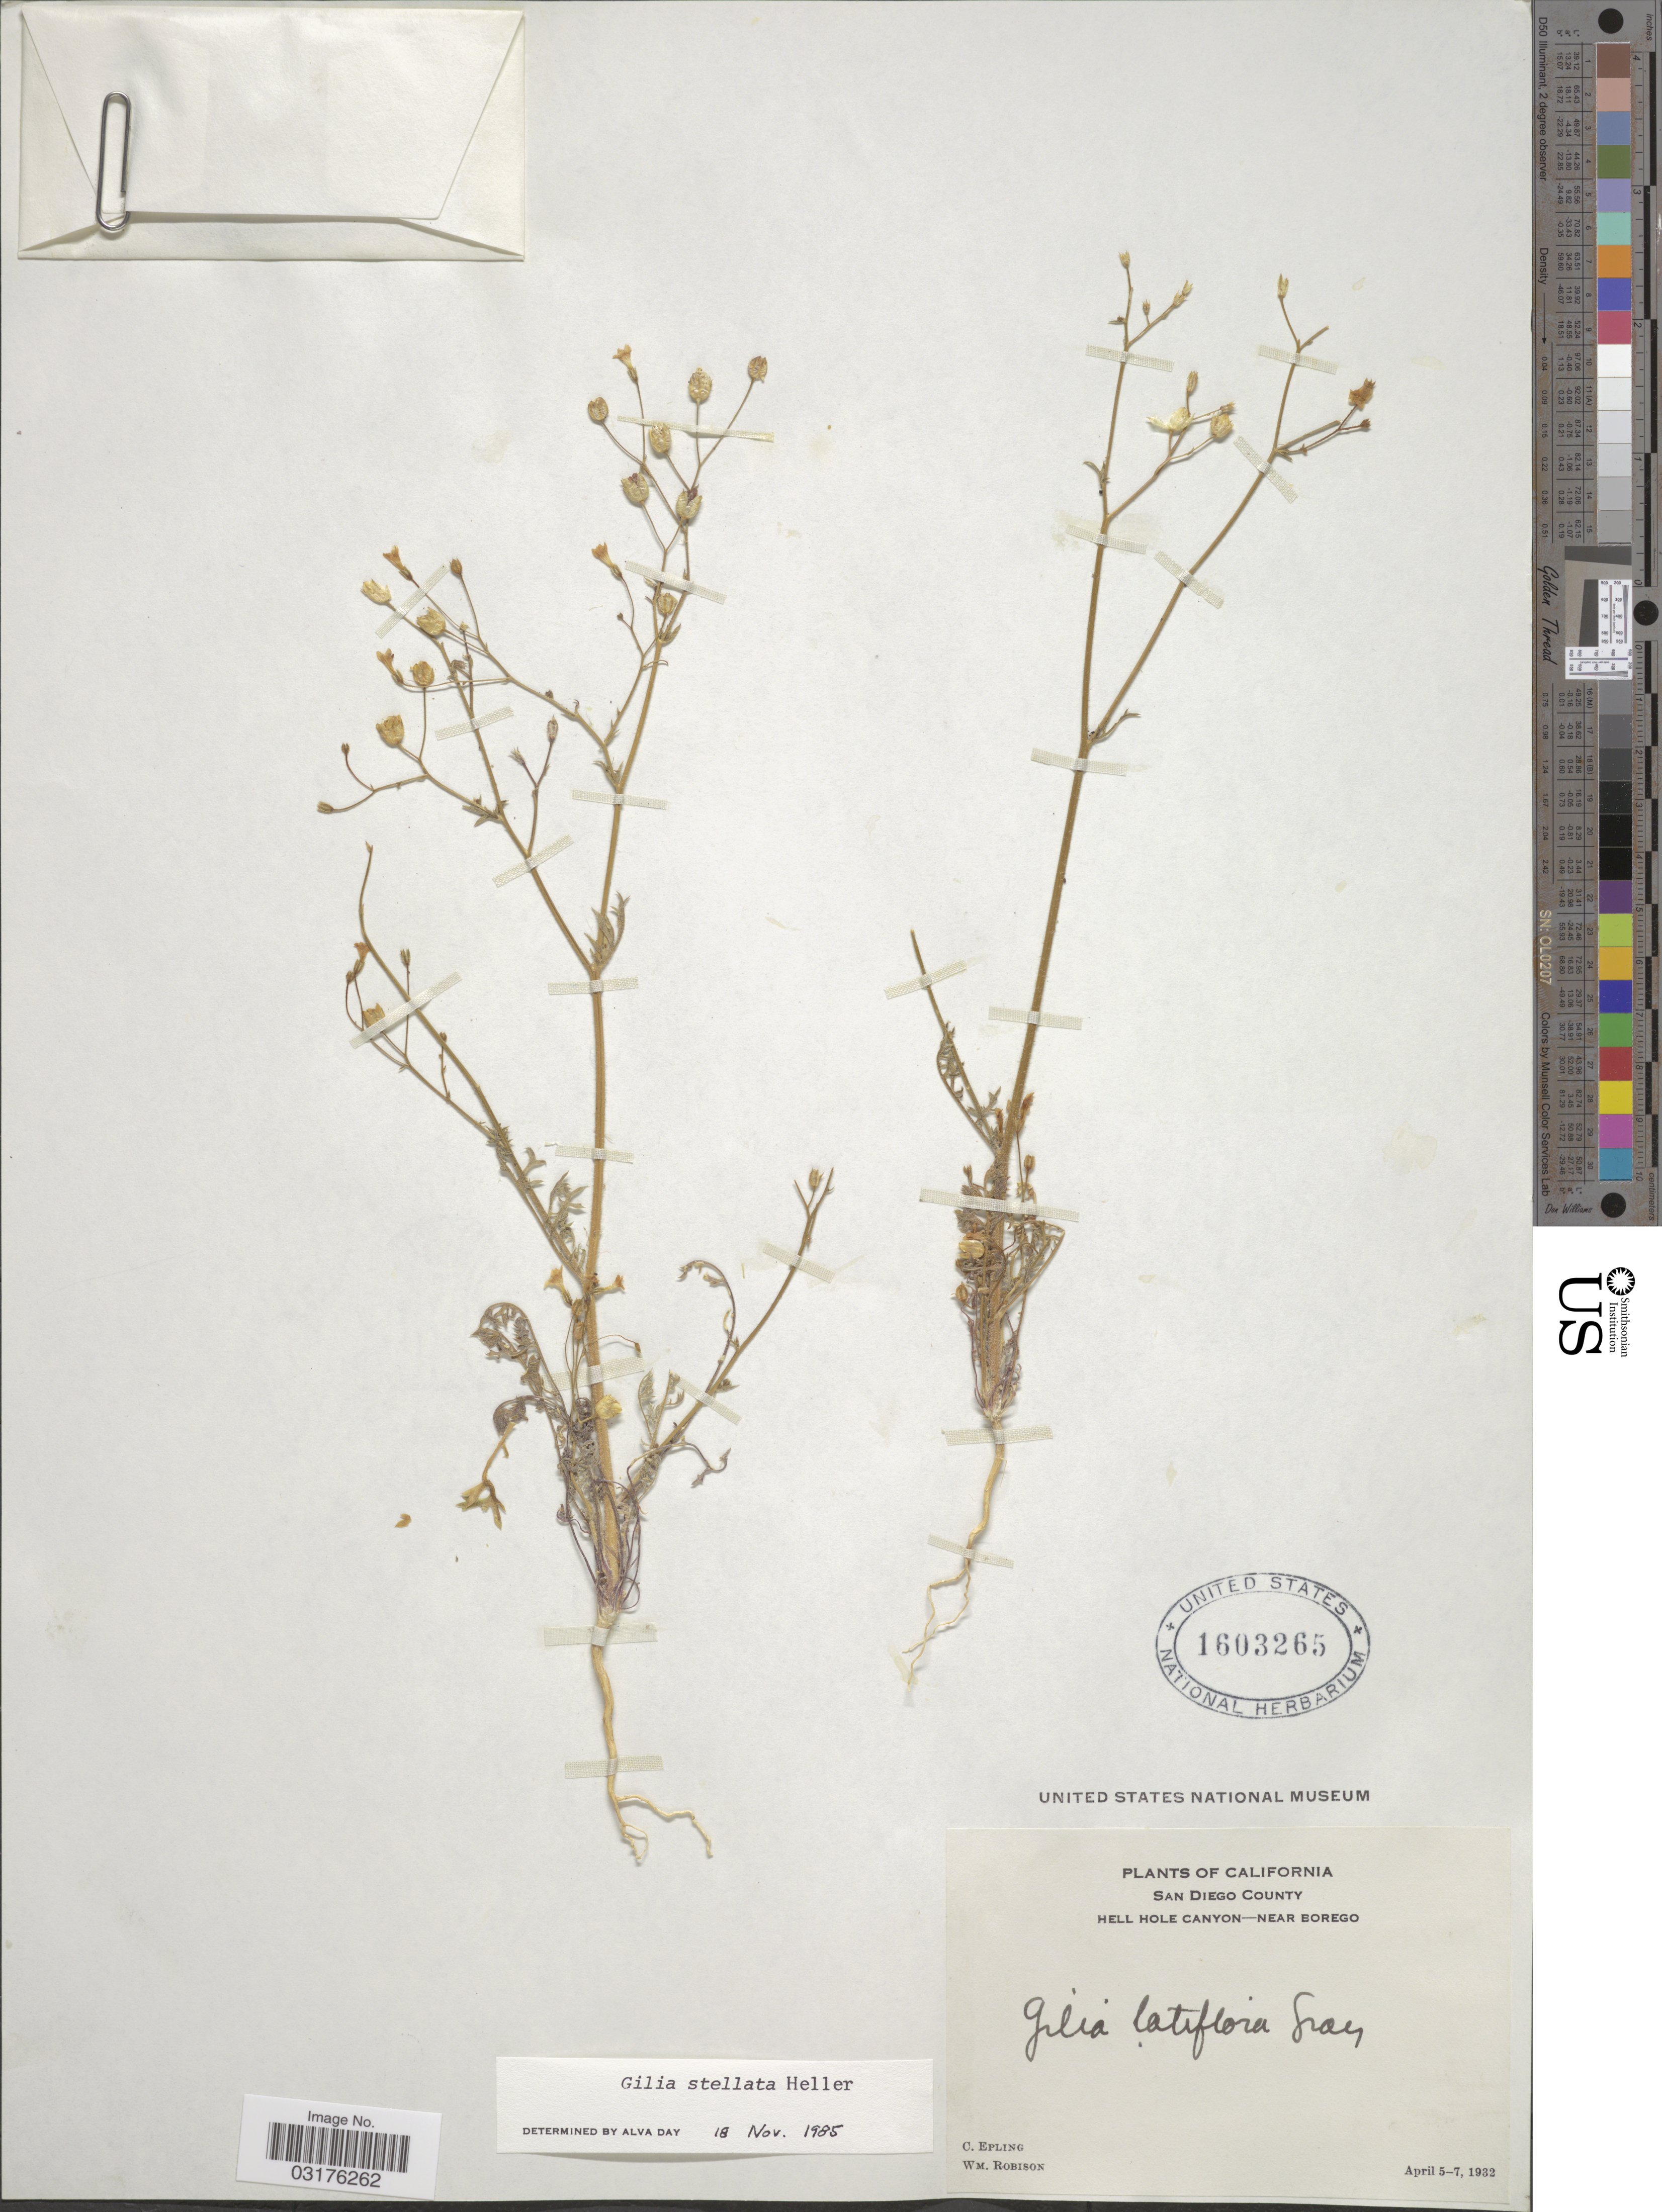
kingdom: Plantae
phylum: Tracheophyta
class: Magnoliopsida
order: Ericales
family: Polemoniaceae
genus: Gilia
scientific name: Gilia stellata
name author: A. Heller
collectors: C. C. Epling & W. Robison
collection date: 1932-04-05/1932-04-07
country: United States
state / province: California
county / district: San Diego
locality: San Diego County, Hell Hole Canyon - Near Borego.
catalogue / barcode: US 1603265